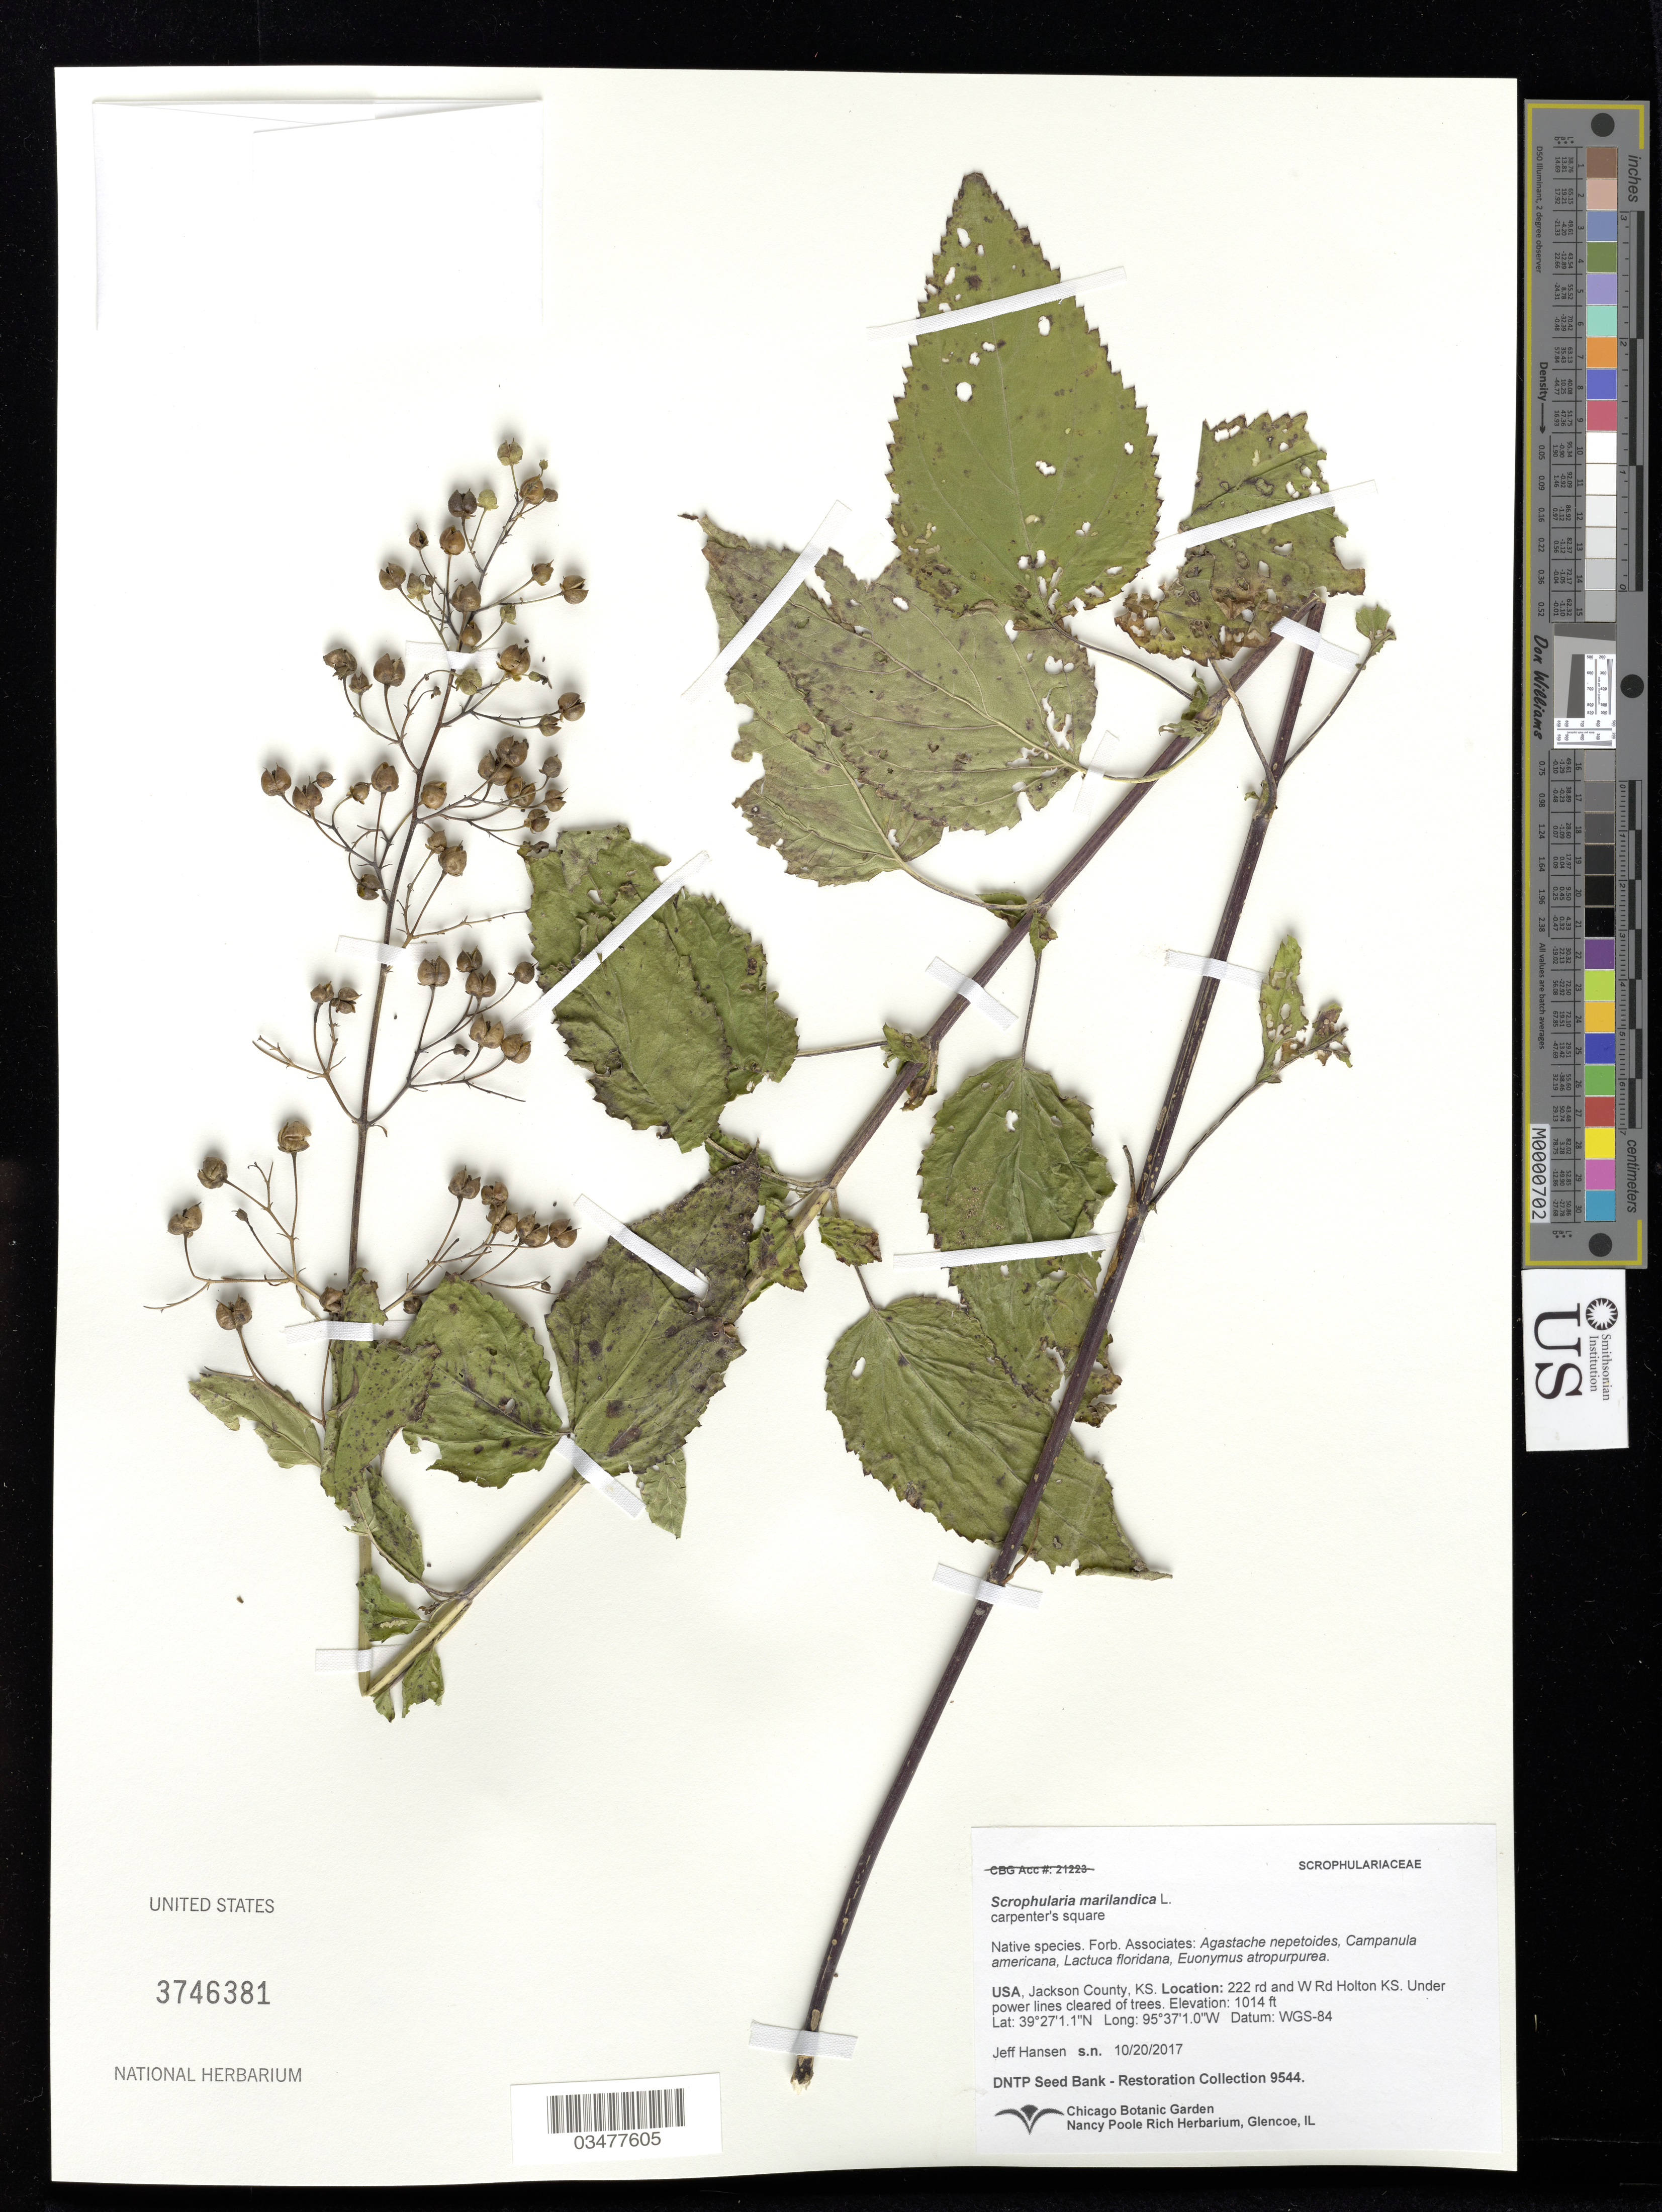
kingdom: Plantae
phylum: Tracheophyta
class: Magnoliopsida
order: Lamiales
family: Scrophulariaceae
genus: Scrophularia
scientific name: Scrophularia marilandica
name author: L.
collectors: J. Hansen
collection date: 2017-10-20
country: United States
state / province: Kansas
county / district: Jackson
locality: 222 Rd and W Rd, Holton KS. Under power lines cleared of trees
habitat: With Agastache nepetoides, Campanula americana, Lactuca floridana, Euonymus atropurpurea.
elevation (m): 309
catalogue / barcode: US 3746381